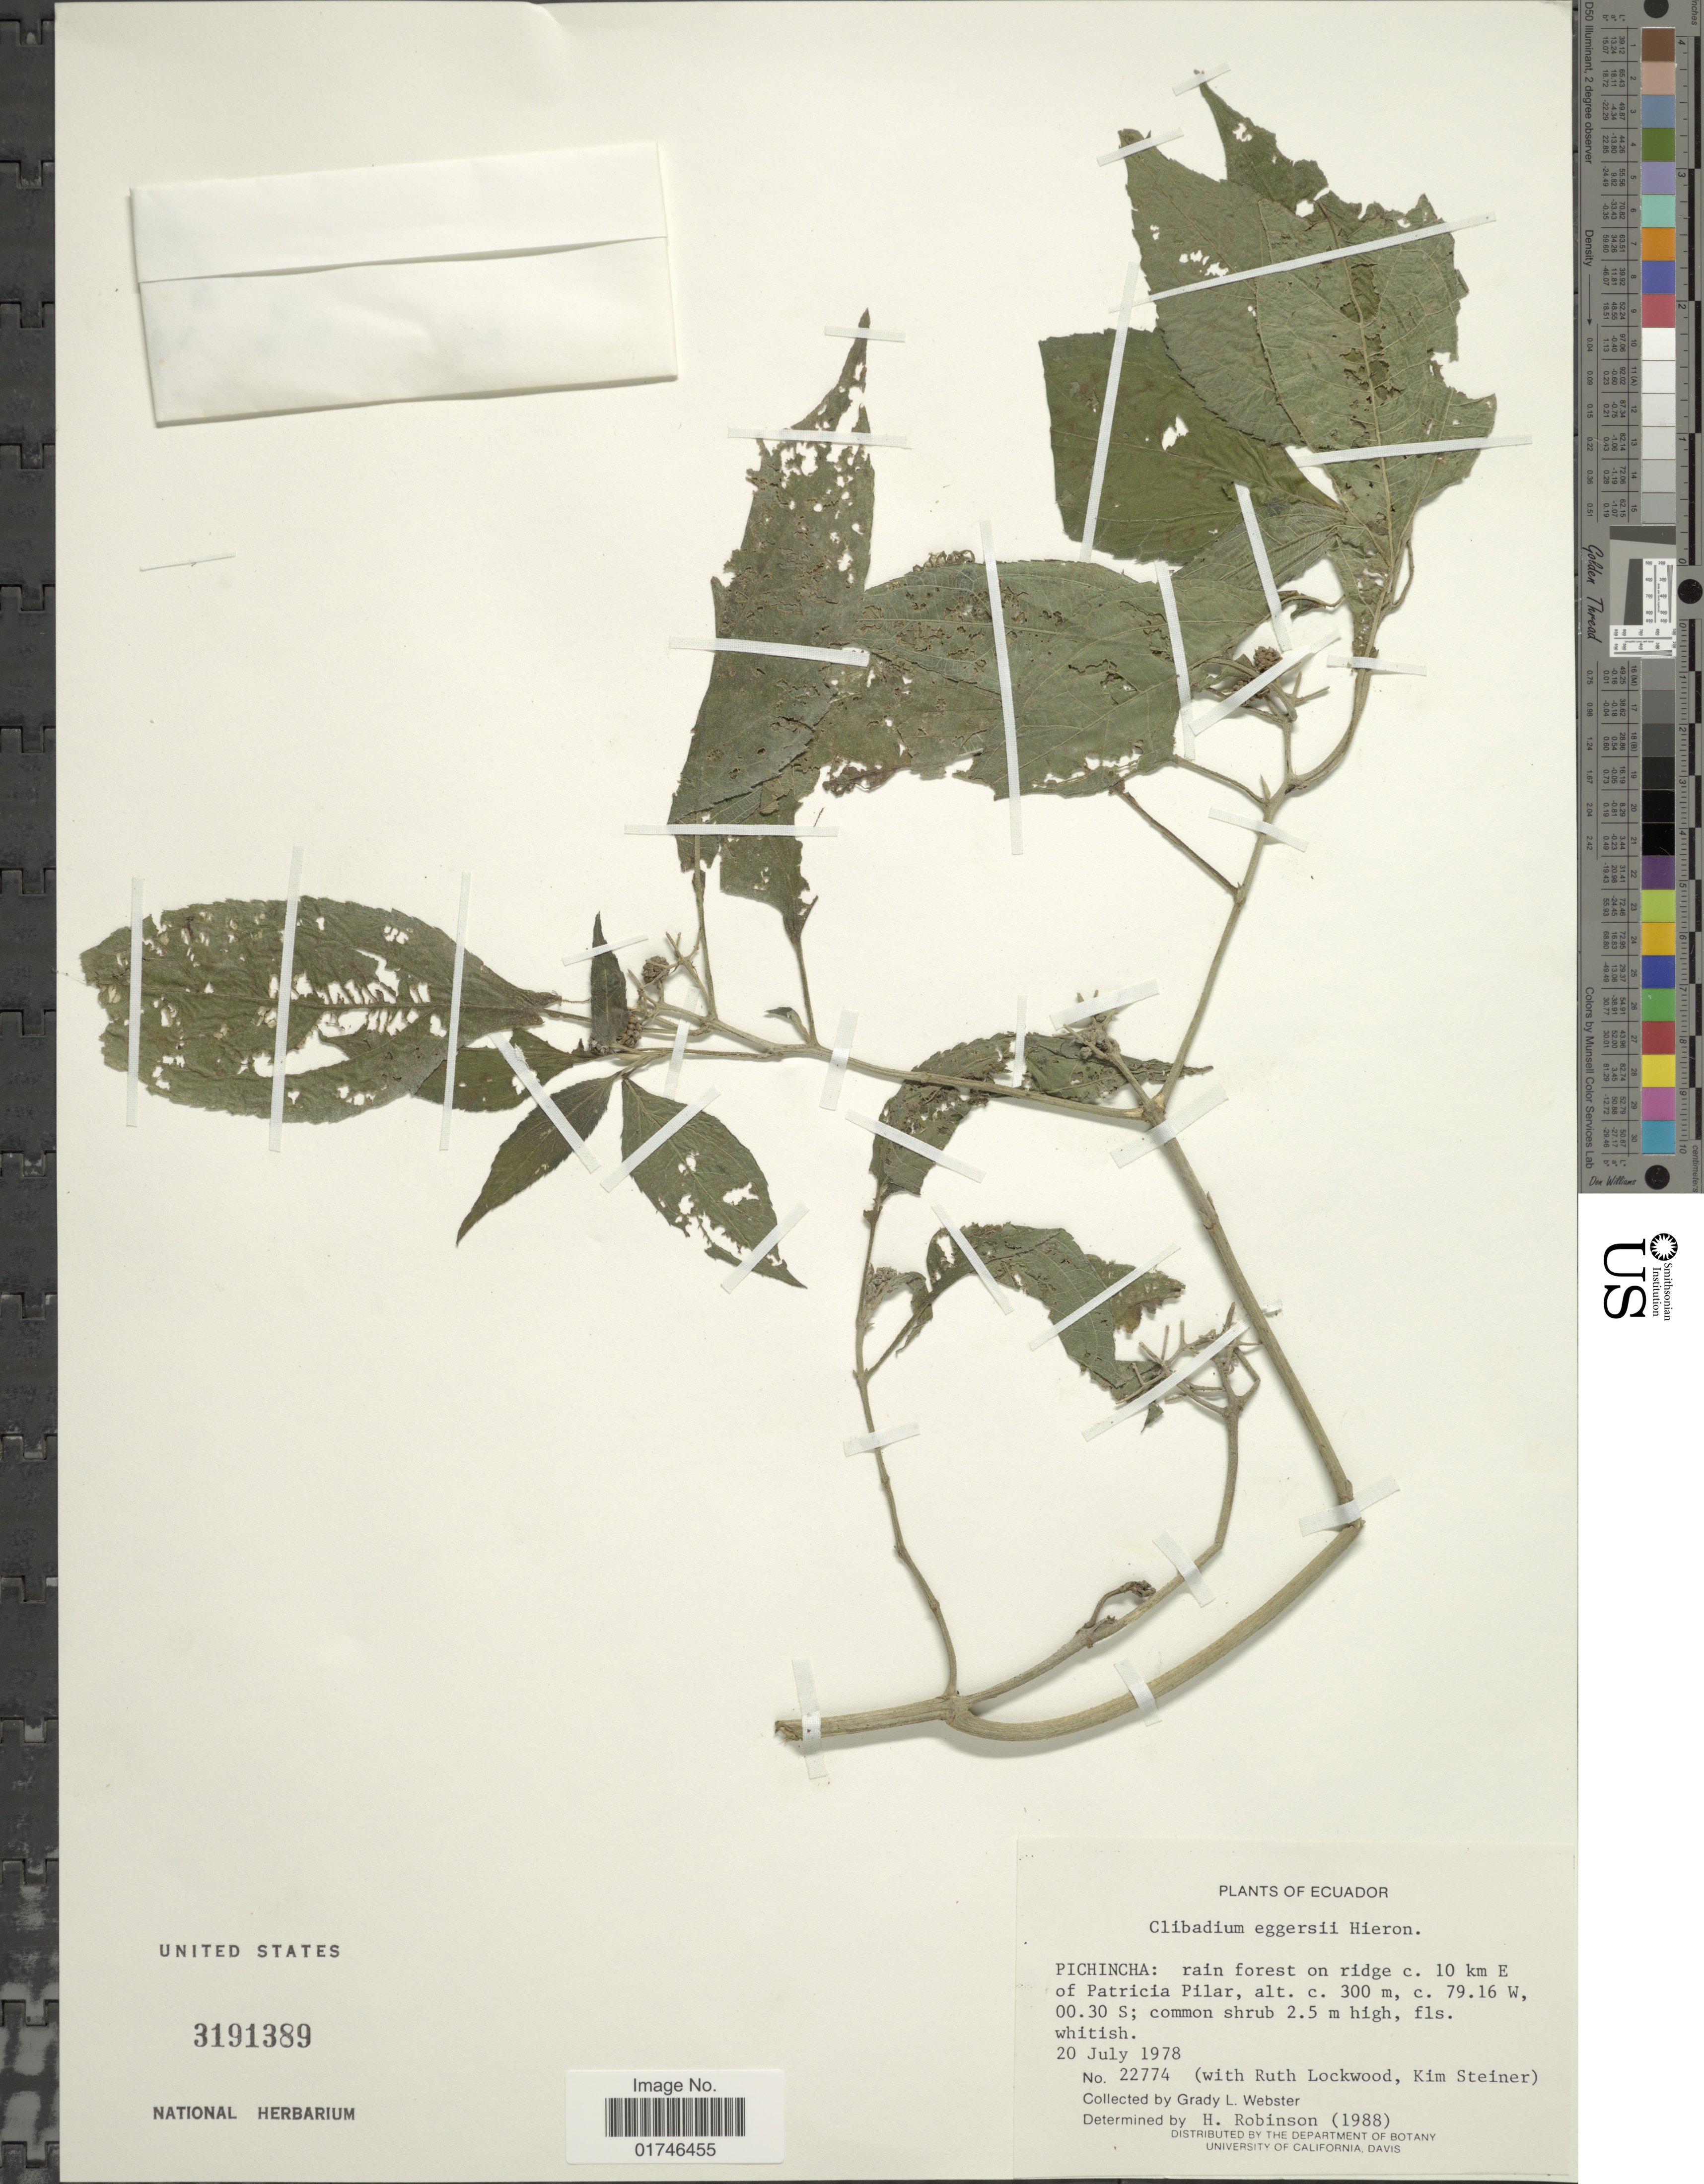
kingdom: Plantae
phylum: Tracheophyta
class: Magnoliopsida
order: Asterales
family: Asteraceae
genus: Clibadium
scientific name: Clibadium eggersii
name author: Hieron.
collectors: G. L. Webster, R. Lockwood & K. Steiner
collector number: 22774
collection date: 1978-07-20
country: Ecuador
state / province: Pichincha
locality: Pichincha: rain forest on ridge c. 10 km E of Patricia Pilar.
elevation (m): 300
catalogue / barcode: US 3191389